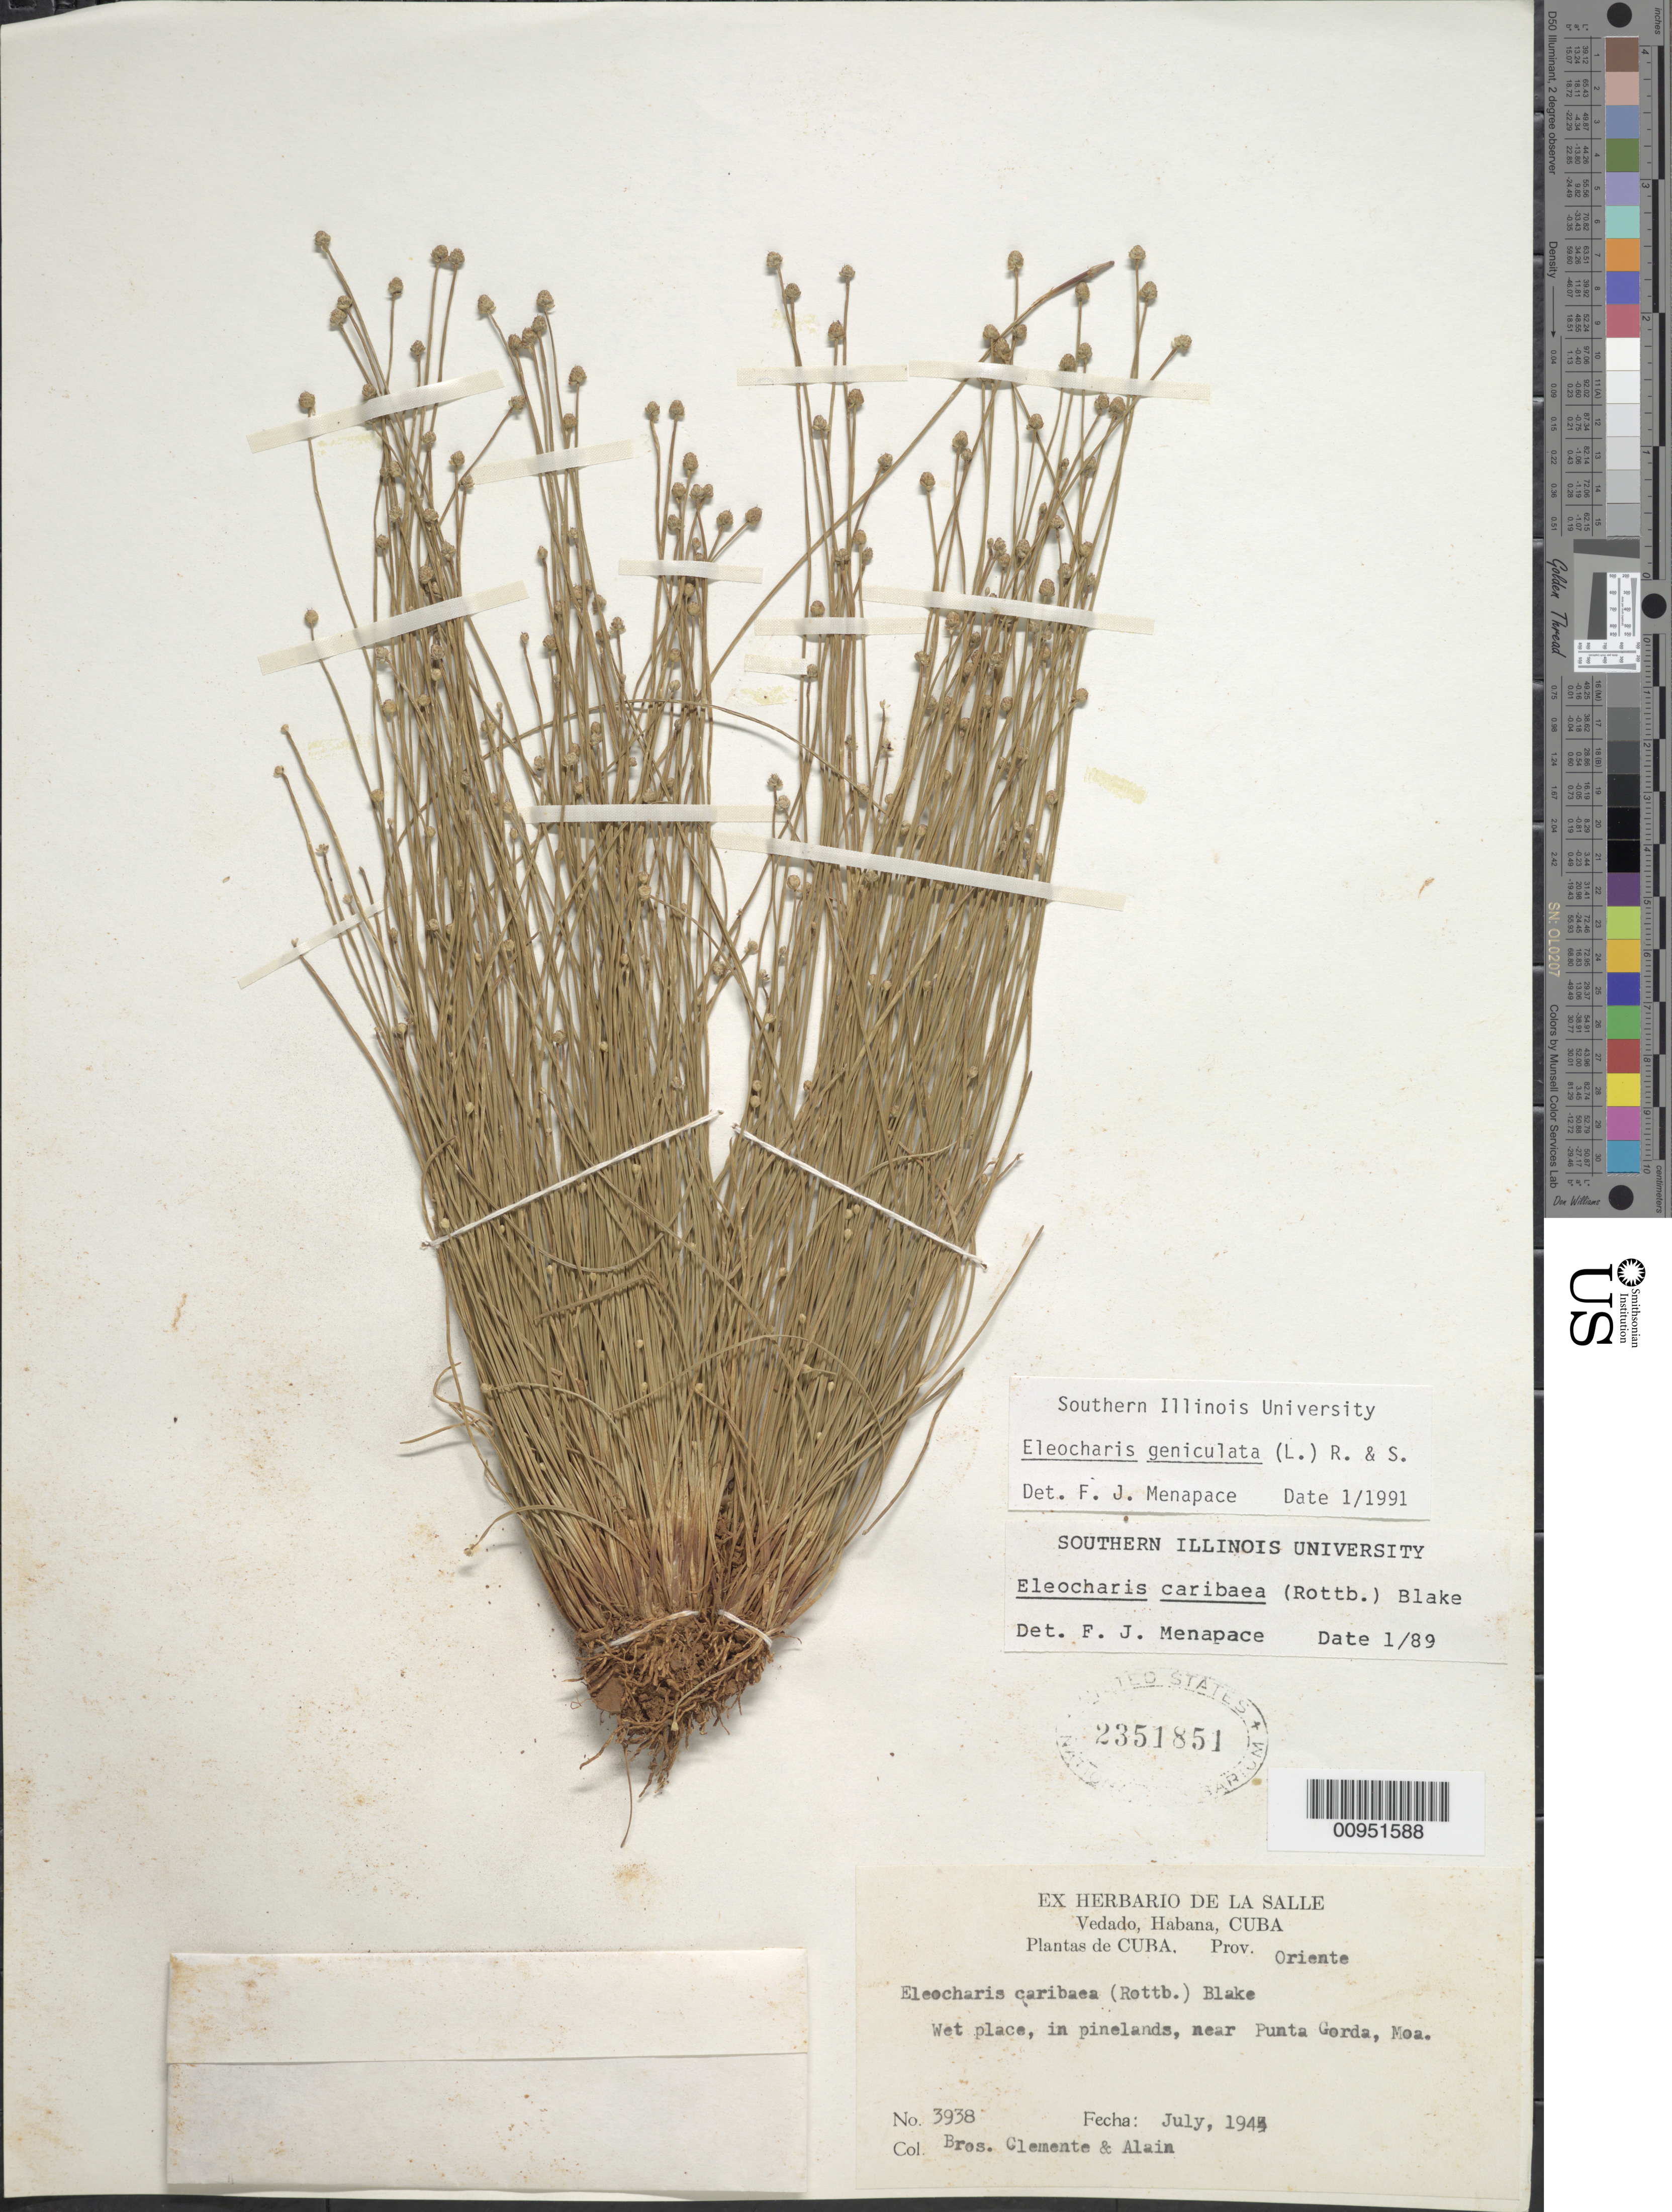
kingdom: Plantae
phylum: Tracheophyta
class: Liliopsida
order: Poales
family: Cyperaceae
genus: Eleocharis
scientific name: Eleocharis geniculata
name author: (L.) Roem. & Schult.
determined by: Menapace, F. J.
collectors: Bro. Clemente & A. H. Liogier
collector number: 3938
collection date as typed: Jul 1945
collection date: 1945-07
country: Cuba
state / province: Holguín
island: Cuba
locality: Pinelands near Punta Gorda, Moa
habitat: Wet place in pinelands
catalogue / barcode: US 2351851